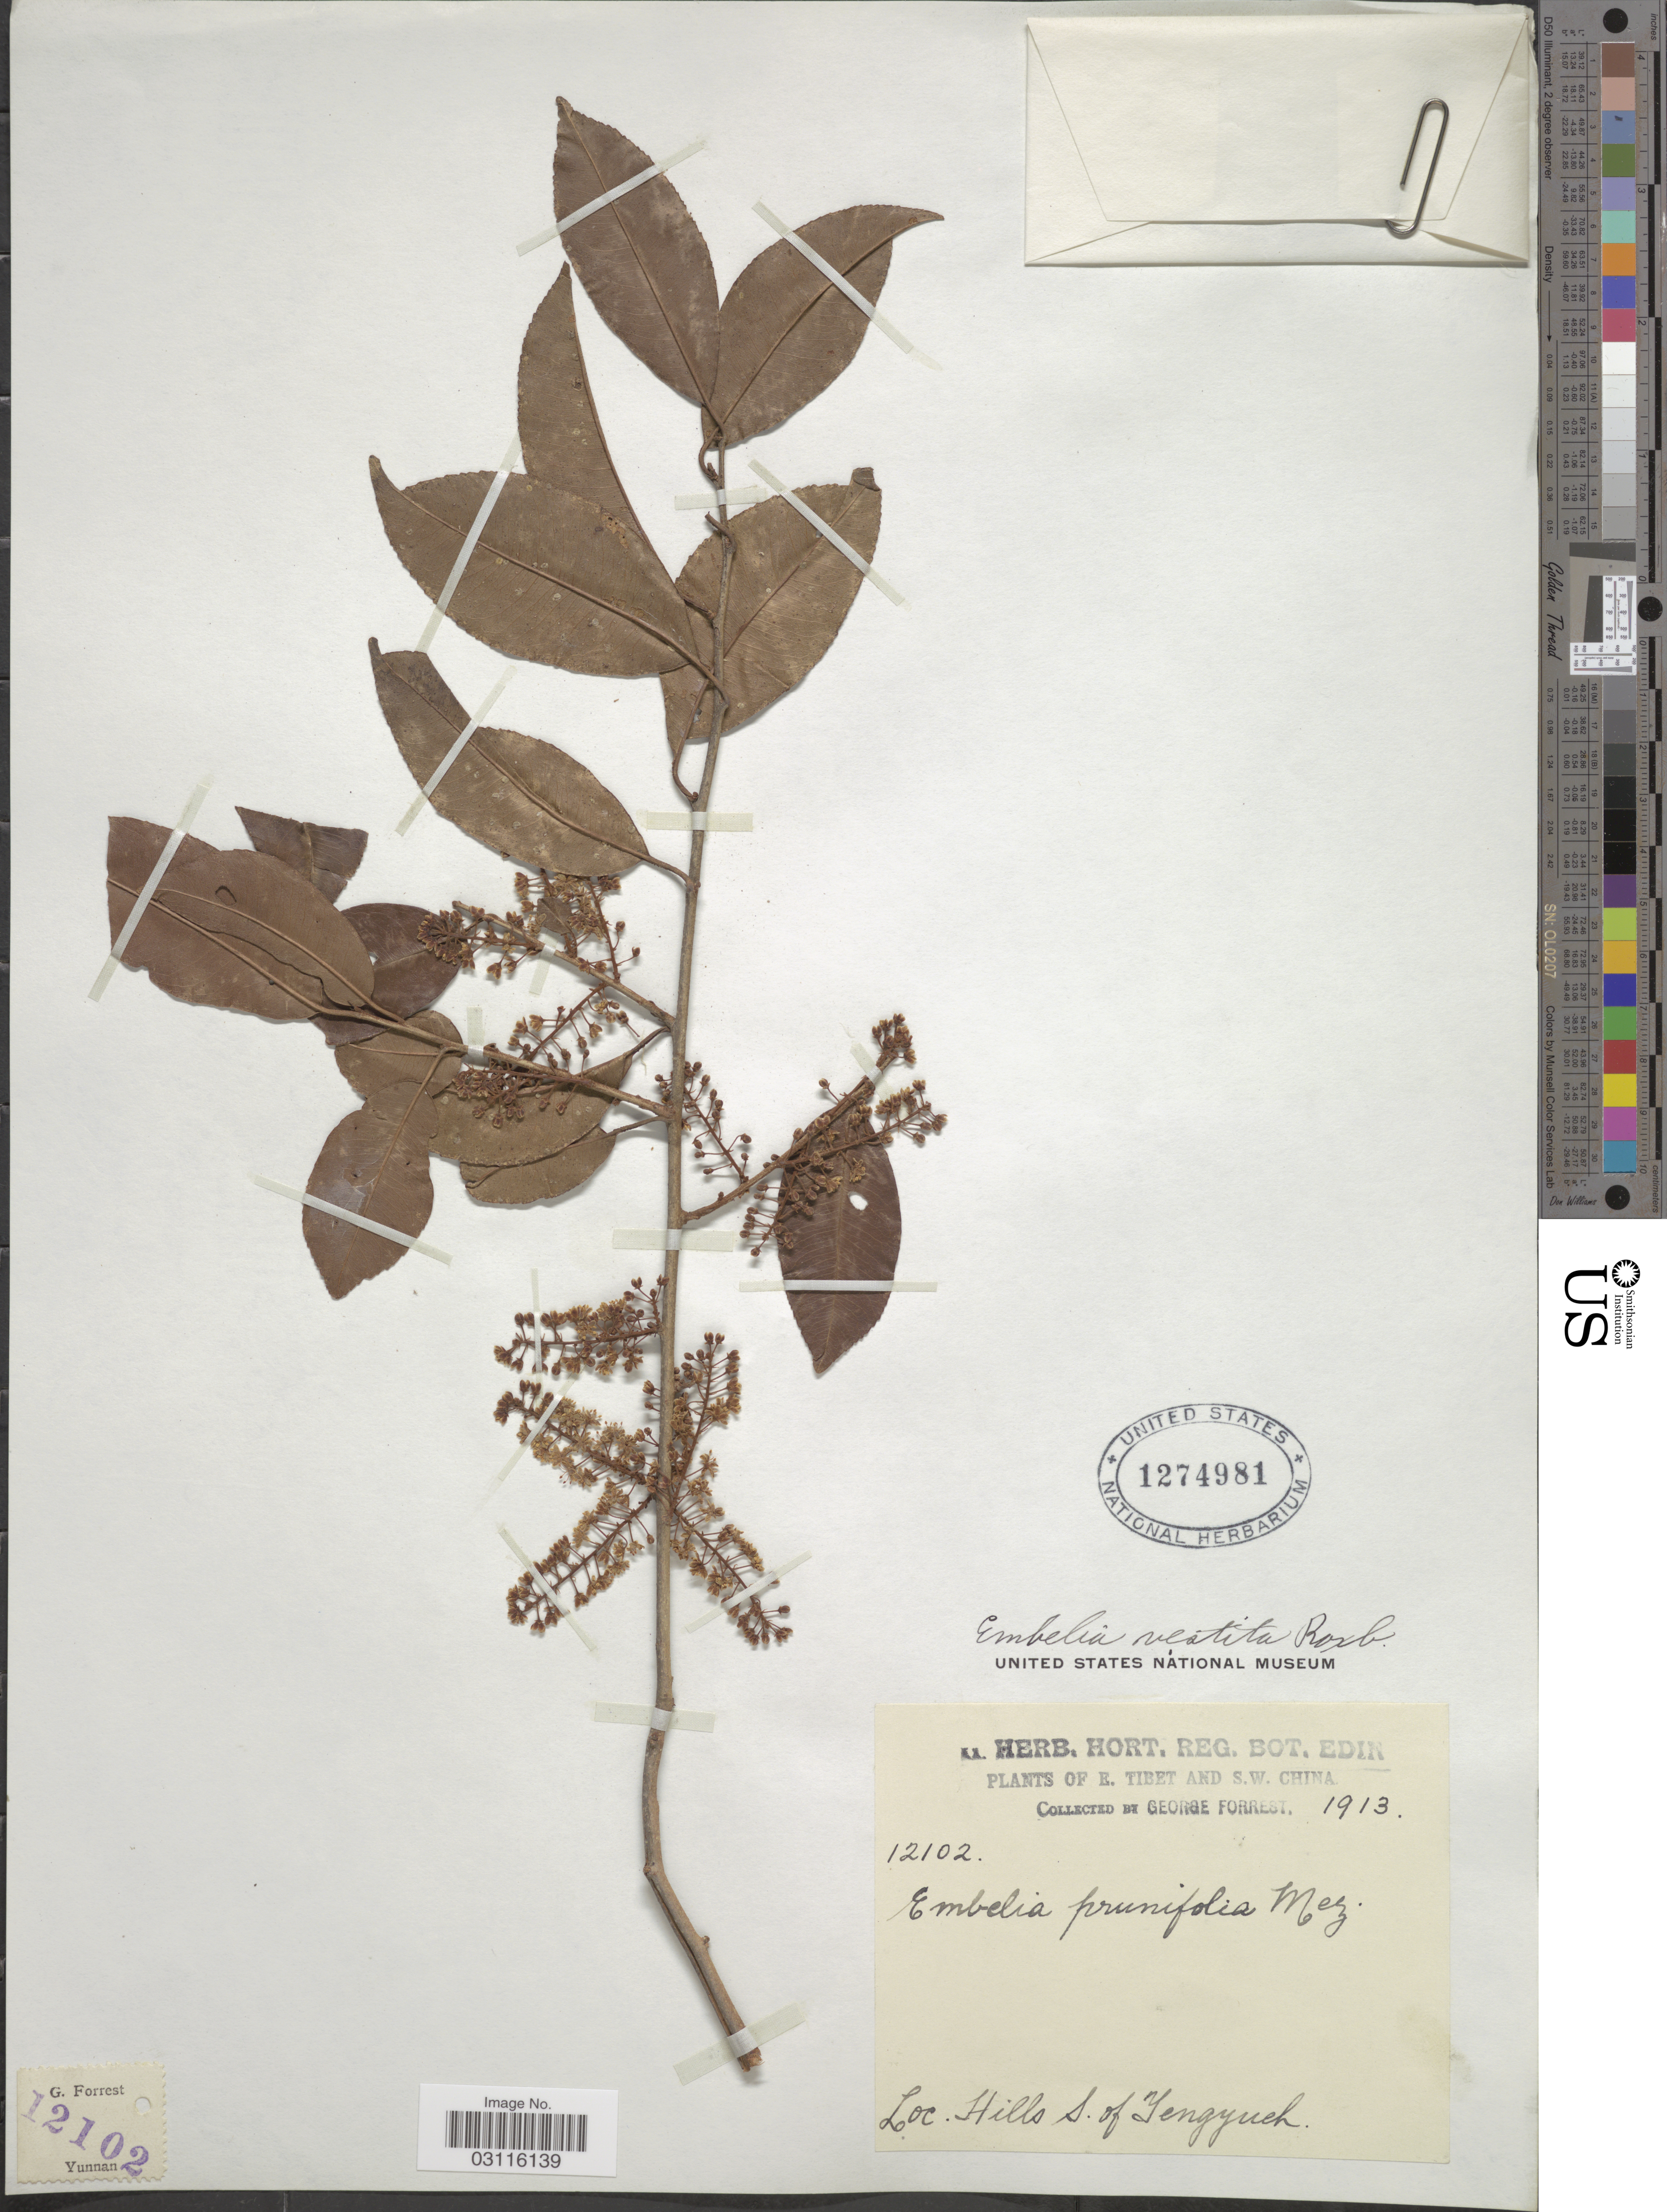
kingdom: Plantae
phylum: Tracheophyta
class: Magnoliopsida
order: Ericales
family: Primulaceae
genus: Embelia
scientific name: Embelia vestita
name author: Roxb.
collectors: G. Forrest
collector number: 12102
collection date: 1913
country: China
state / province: Xizang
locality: E. Tibet and S.W. China. Hills S. of Tengyueh.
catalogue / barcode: US 1274981